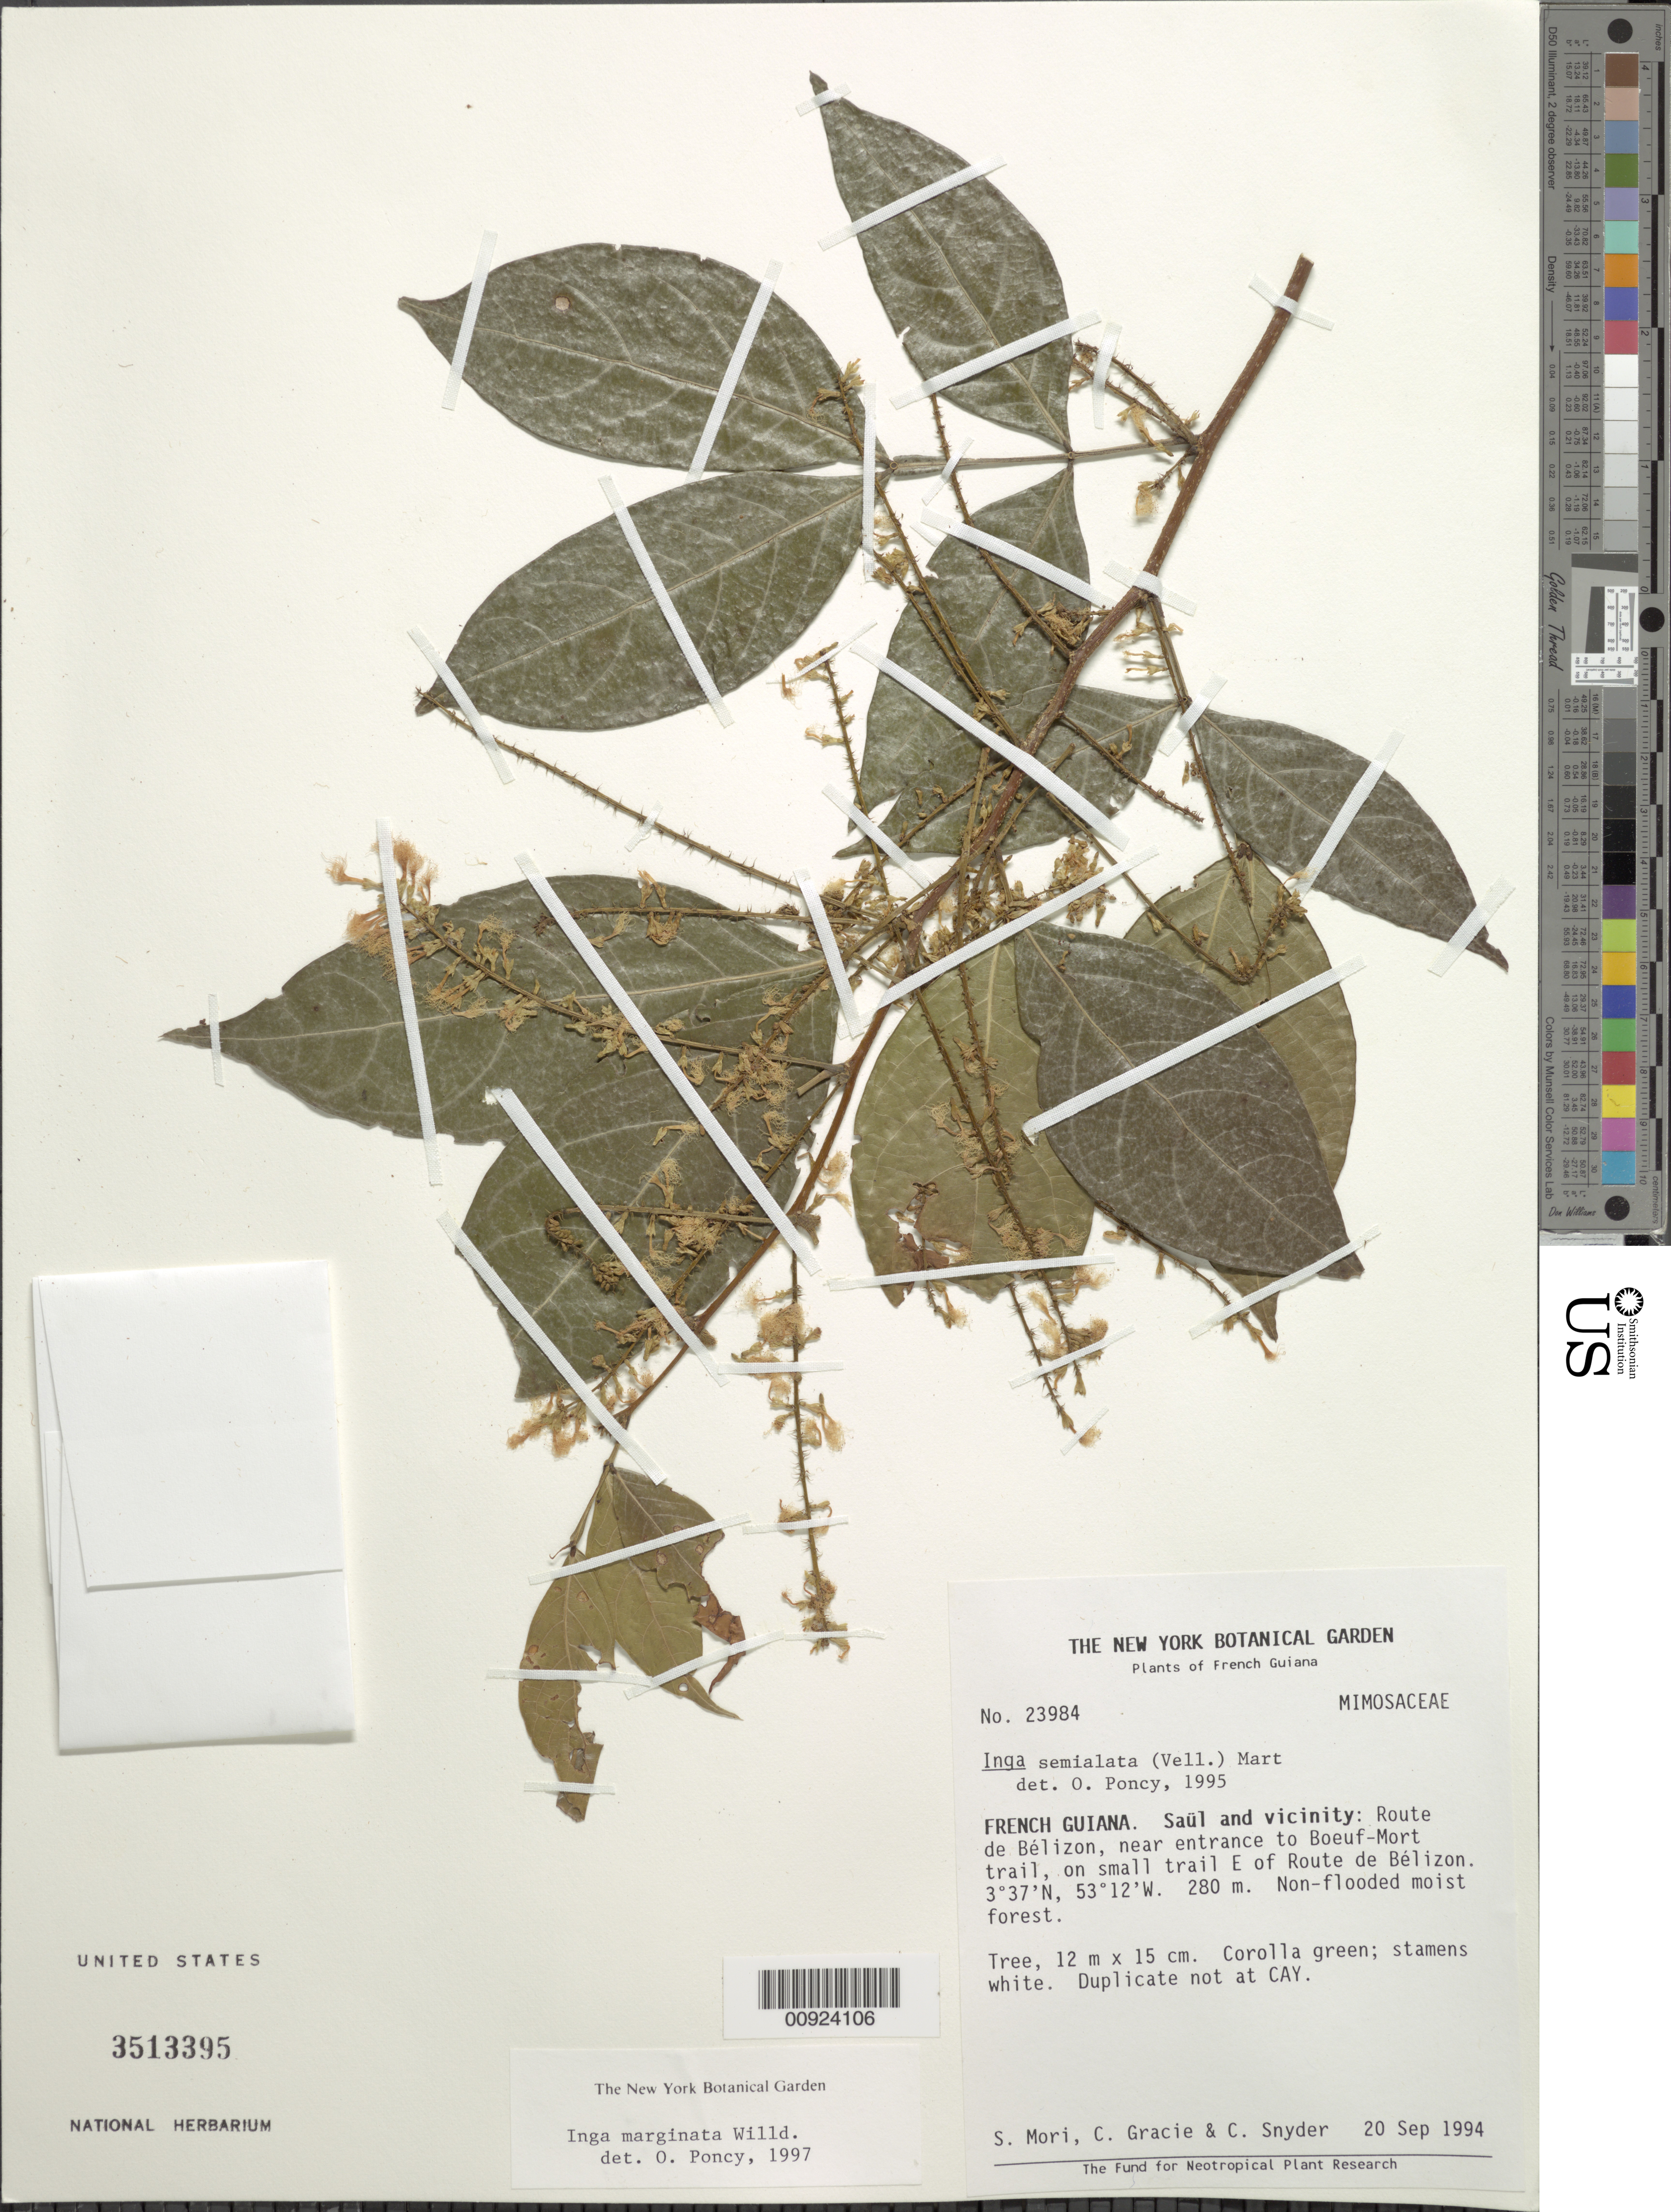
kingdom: Plantae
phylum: Tracheophyta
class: Magnoliopsida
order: Fabales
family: Fabaceae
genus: Inga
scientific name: Inga marginata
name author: Willd.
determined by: Poncy, O.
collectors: S. Mori, C. A. Gracie & C. Snyder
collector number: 23984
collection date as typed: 20-Sep-94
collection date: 1994-09-20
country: French Guiana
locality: Saül and vic., Route de Bélizon, near entrance to Bouef Mort trail, on small trail E of Route de Bélizon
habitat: Non-flooded moist forest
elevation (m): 280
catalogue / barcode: US 3513395